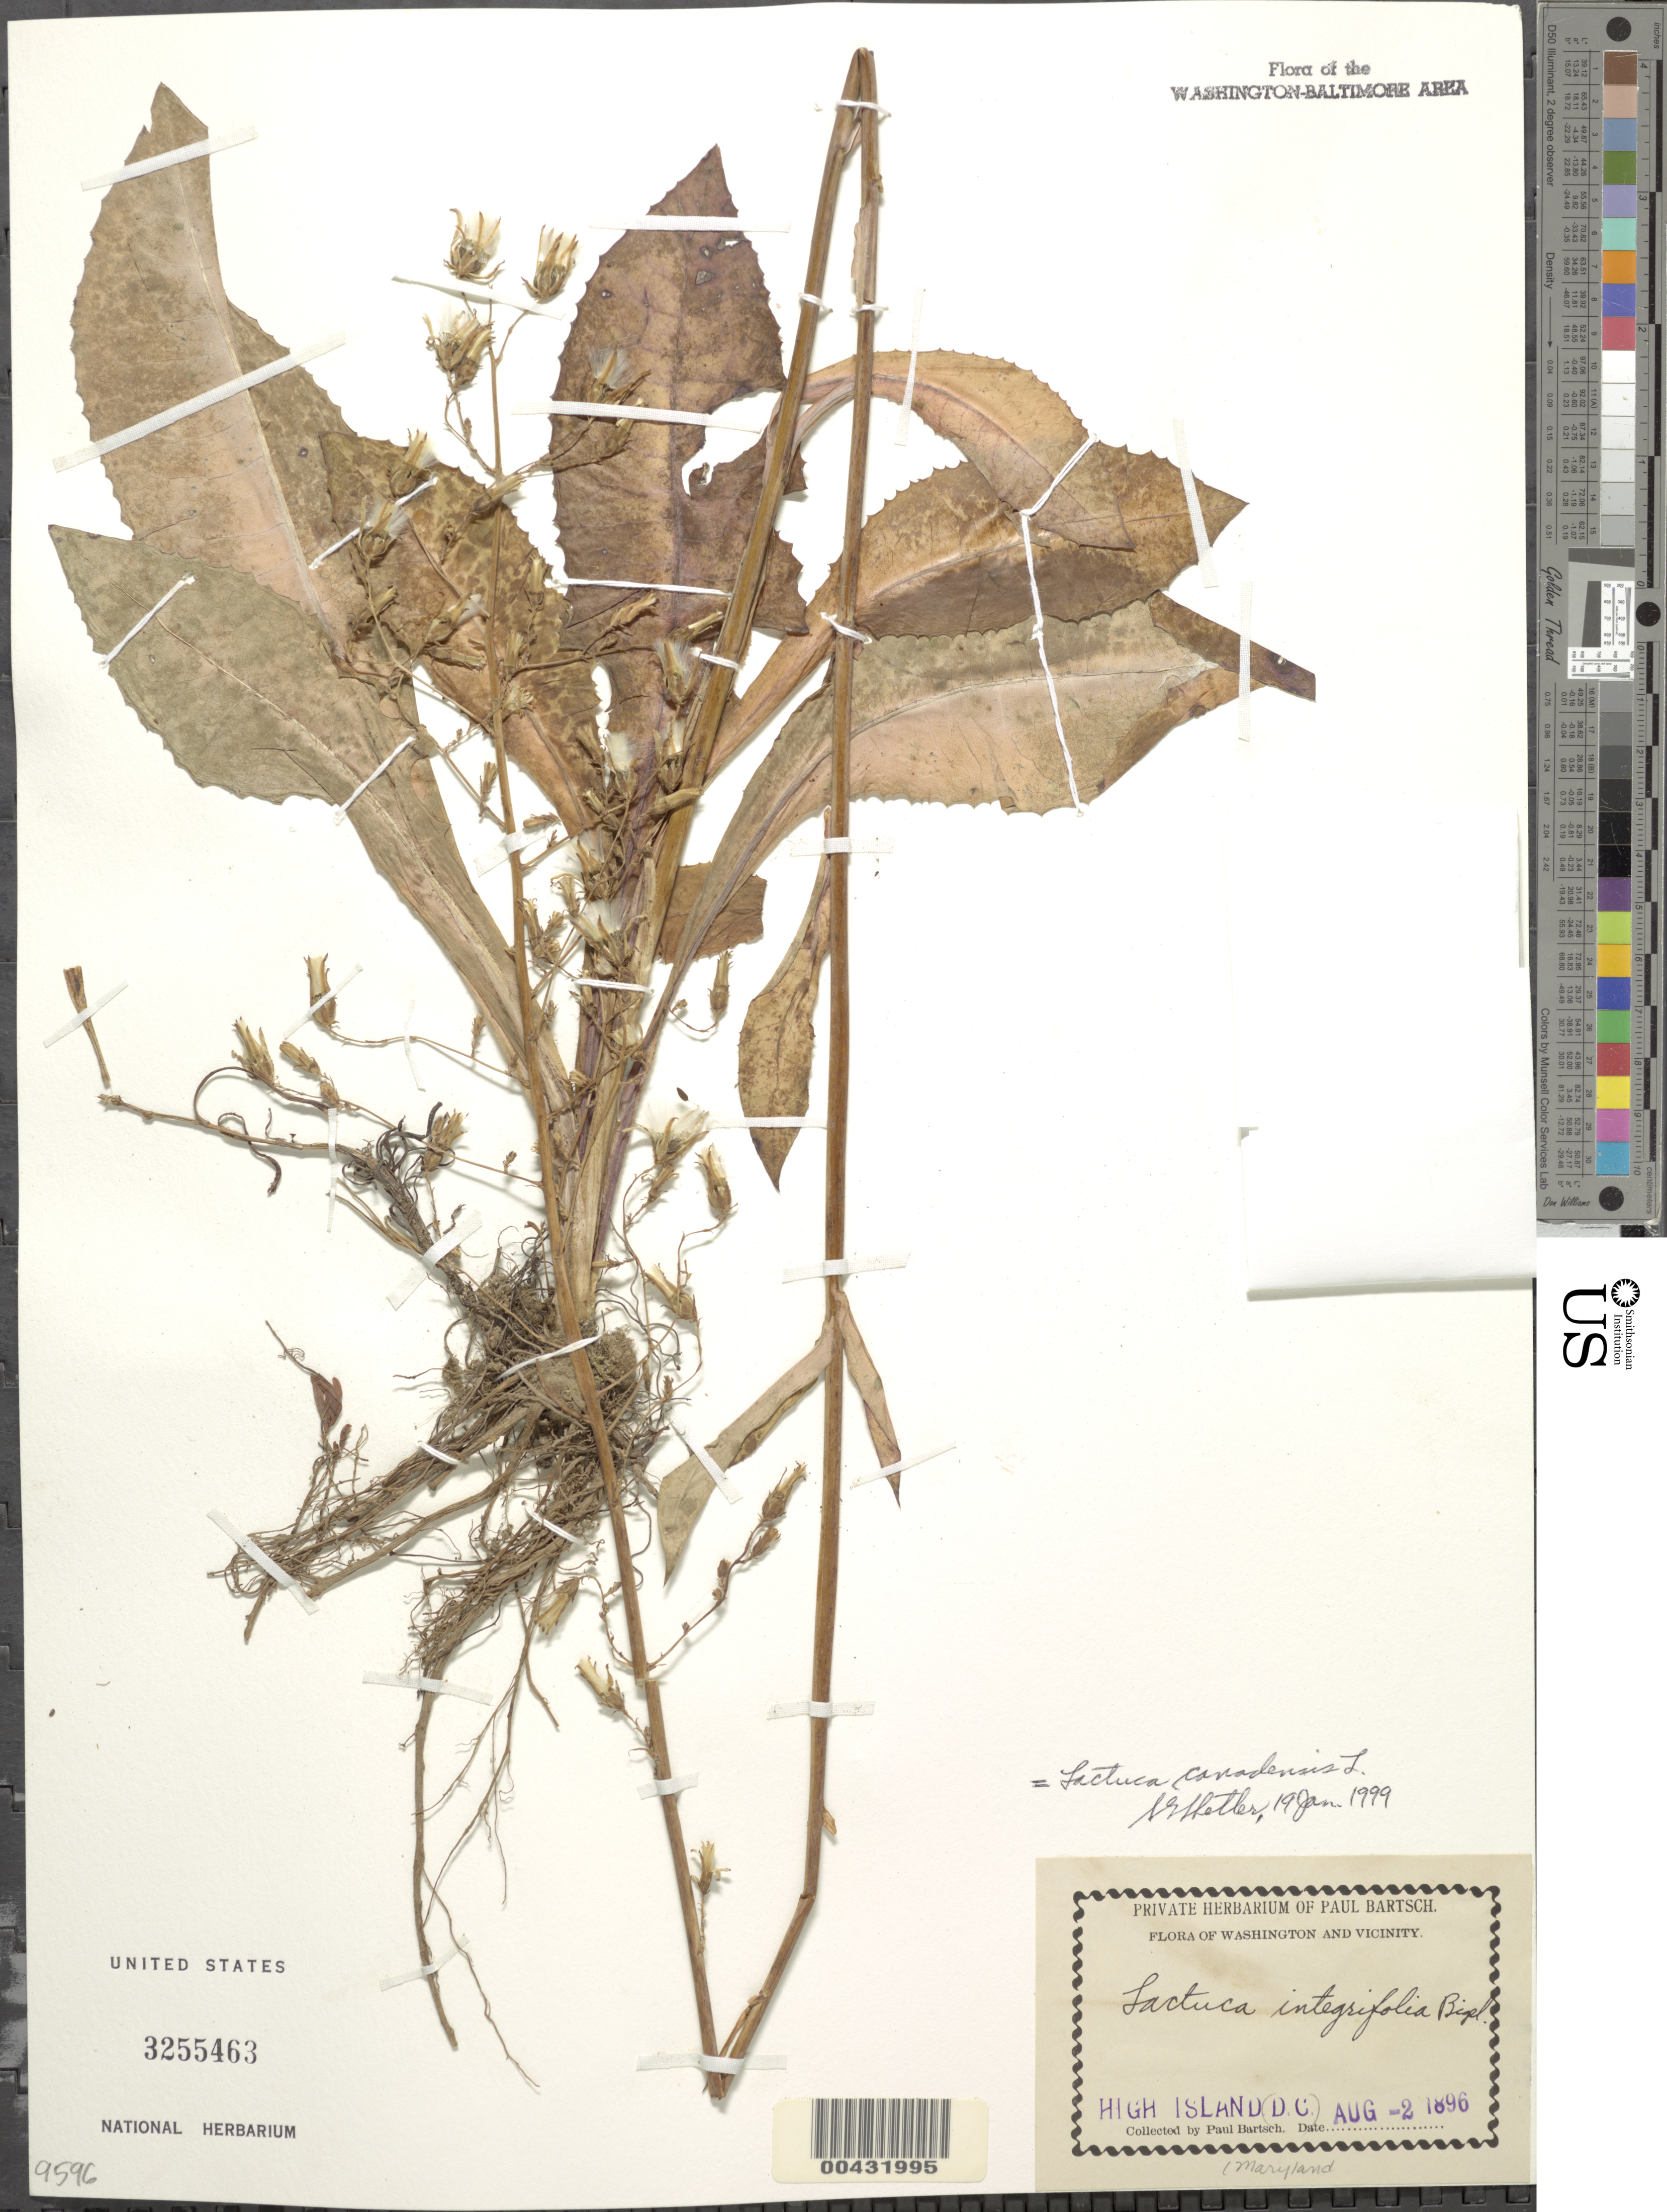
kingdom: Plantae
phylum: Tracheophyta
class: Magnoliopsida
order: Asterales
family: Asteraceae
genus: Lactuca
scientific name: Lactuca canadensis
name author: L.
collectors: P. Bartsch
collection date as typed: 02 Aug 1896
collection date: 1896-08-02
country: United States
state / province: Maryland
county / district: Montgomery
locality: High Island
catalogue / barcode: US 3255463